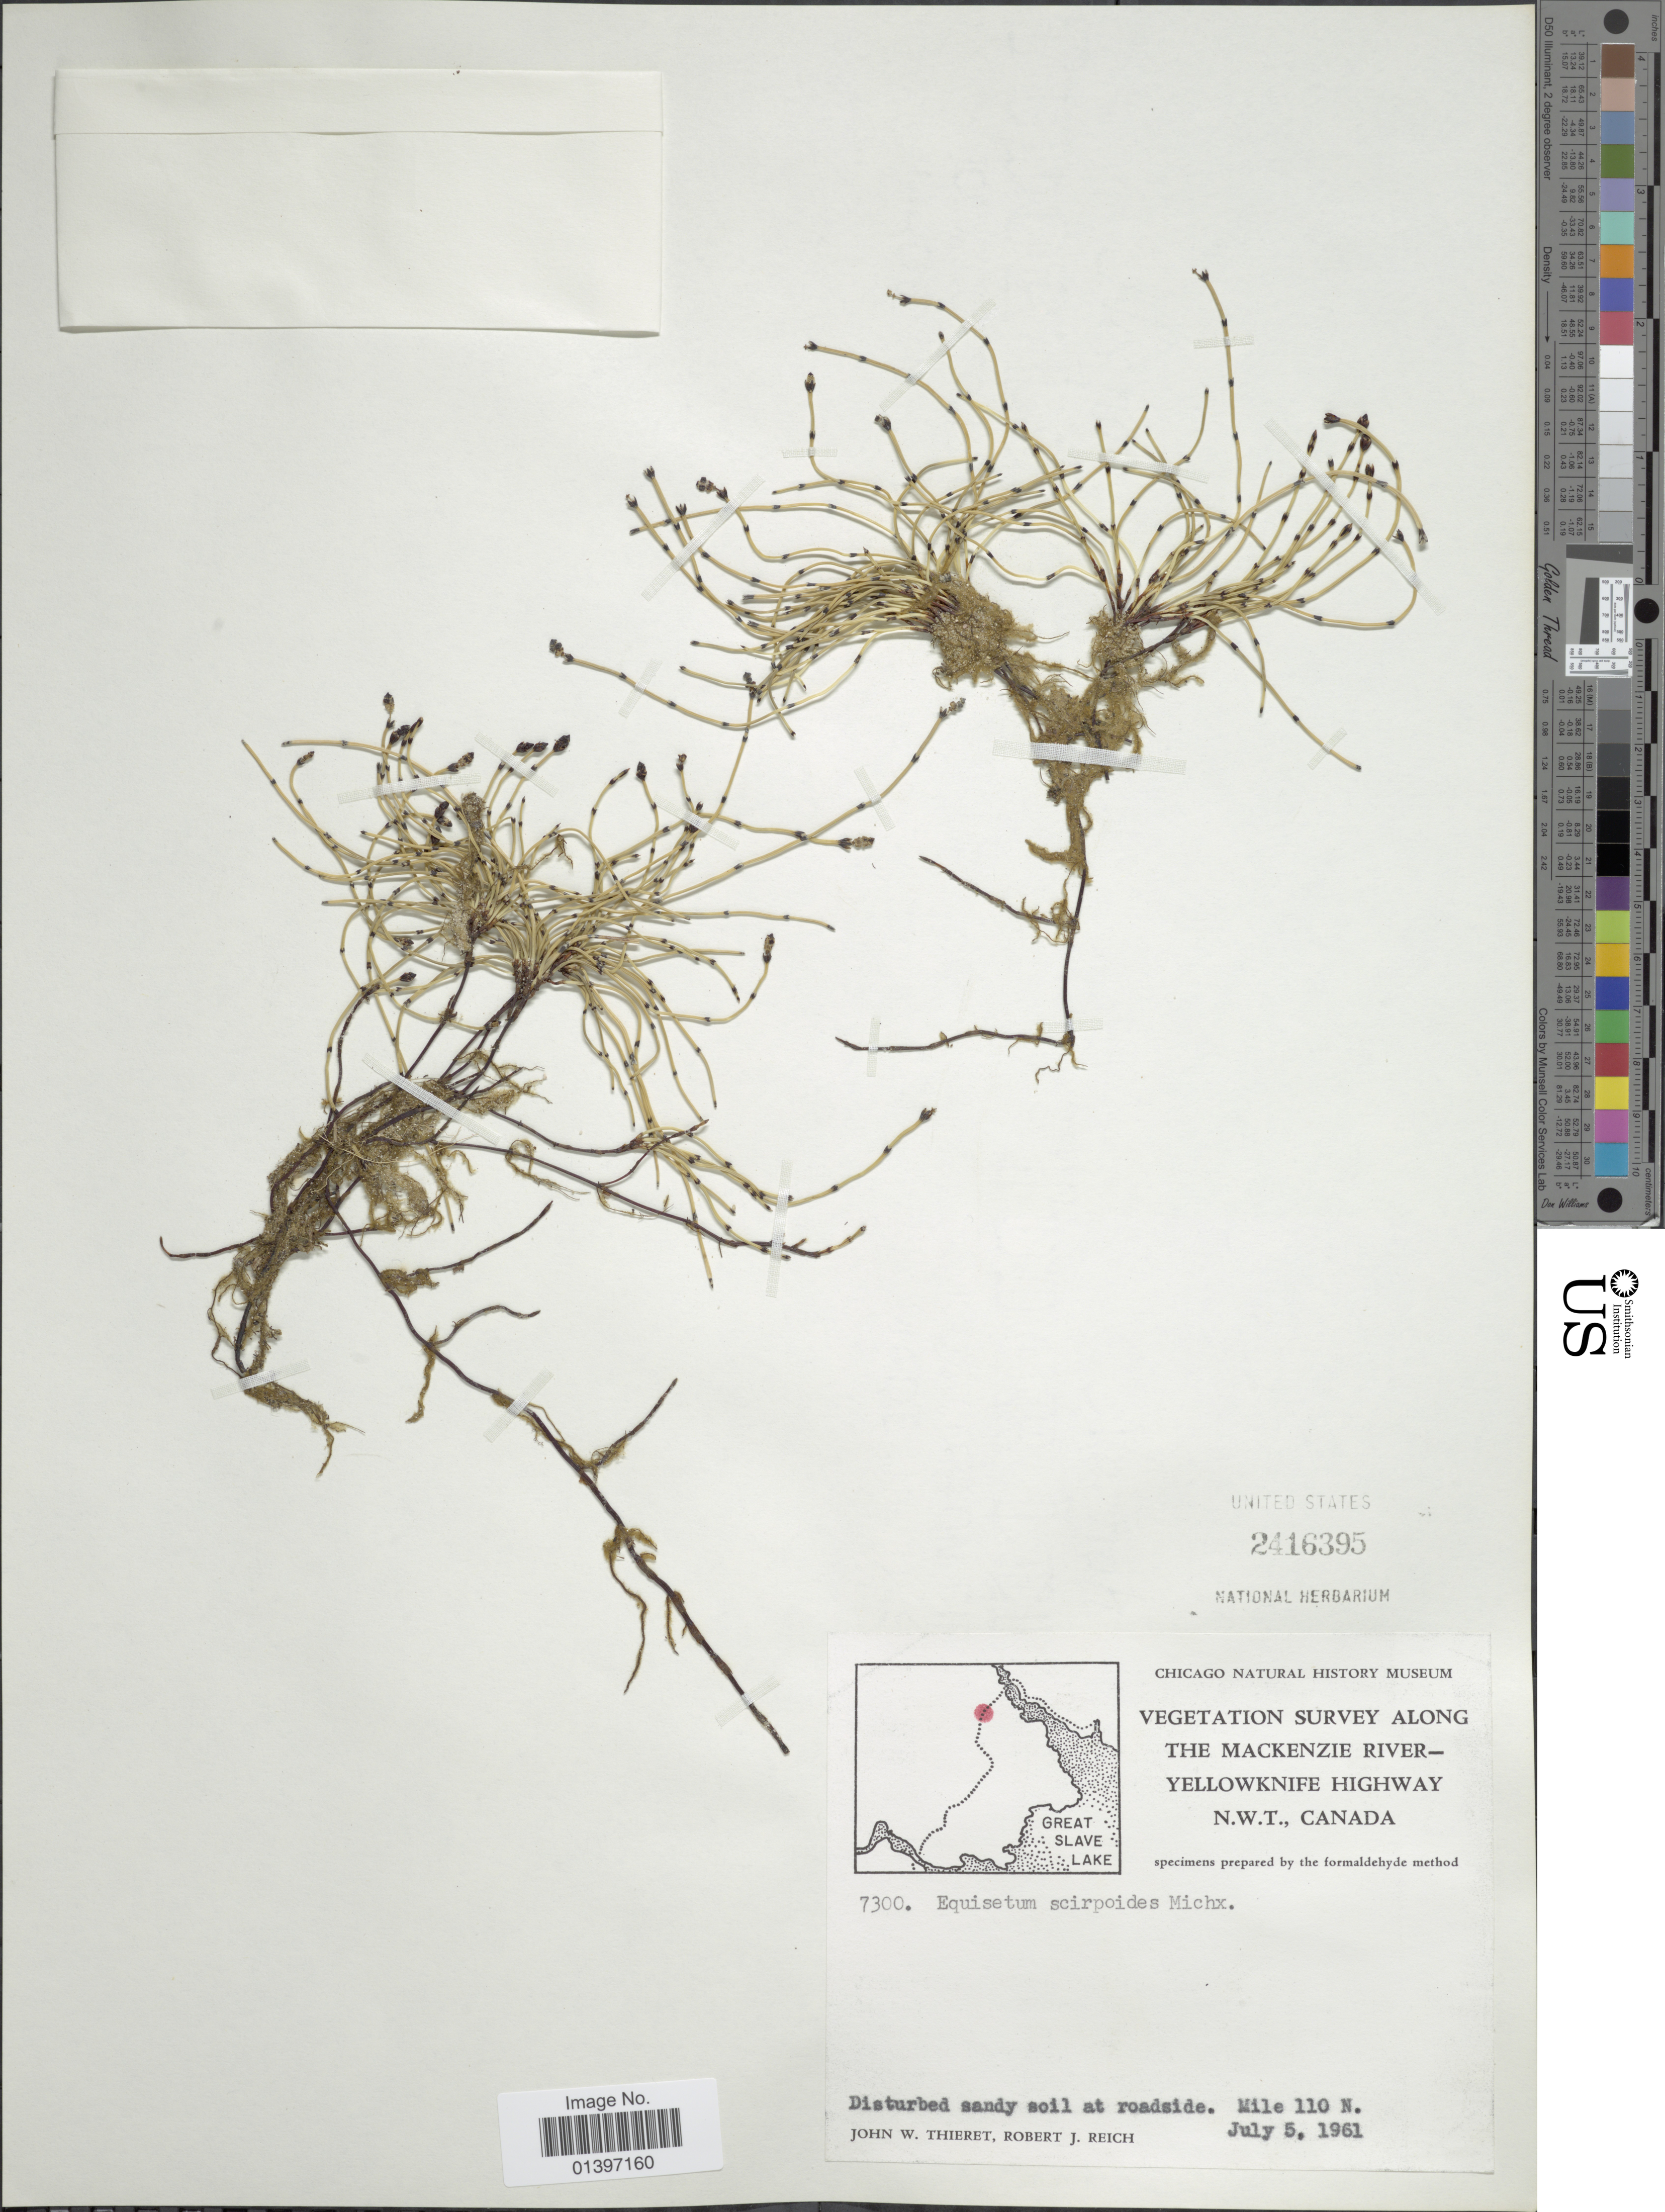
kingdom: Plantae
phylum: Tracheophyta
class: Polypodiopsida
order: Equisetales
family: Equisetaceae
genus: Equisetum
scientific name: Equisetum scirpoides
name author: Michx.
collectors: J. W. Thieret & R. Reich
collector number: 7300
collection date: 1961-07-05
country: Canada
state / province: Northwest Territories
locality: Vegetation survey along the Mackenzie riverYellowknife Highway, N.W.T., disturbed sandy soil at roadside, Mile 110N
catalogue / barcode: US 2416395